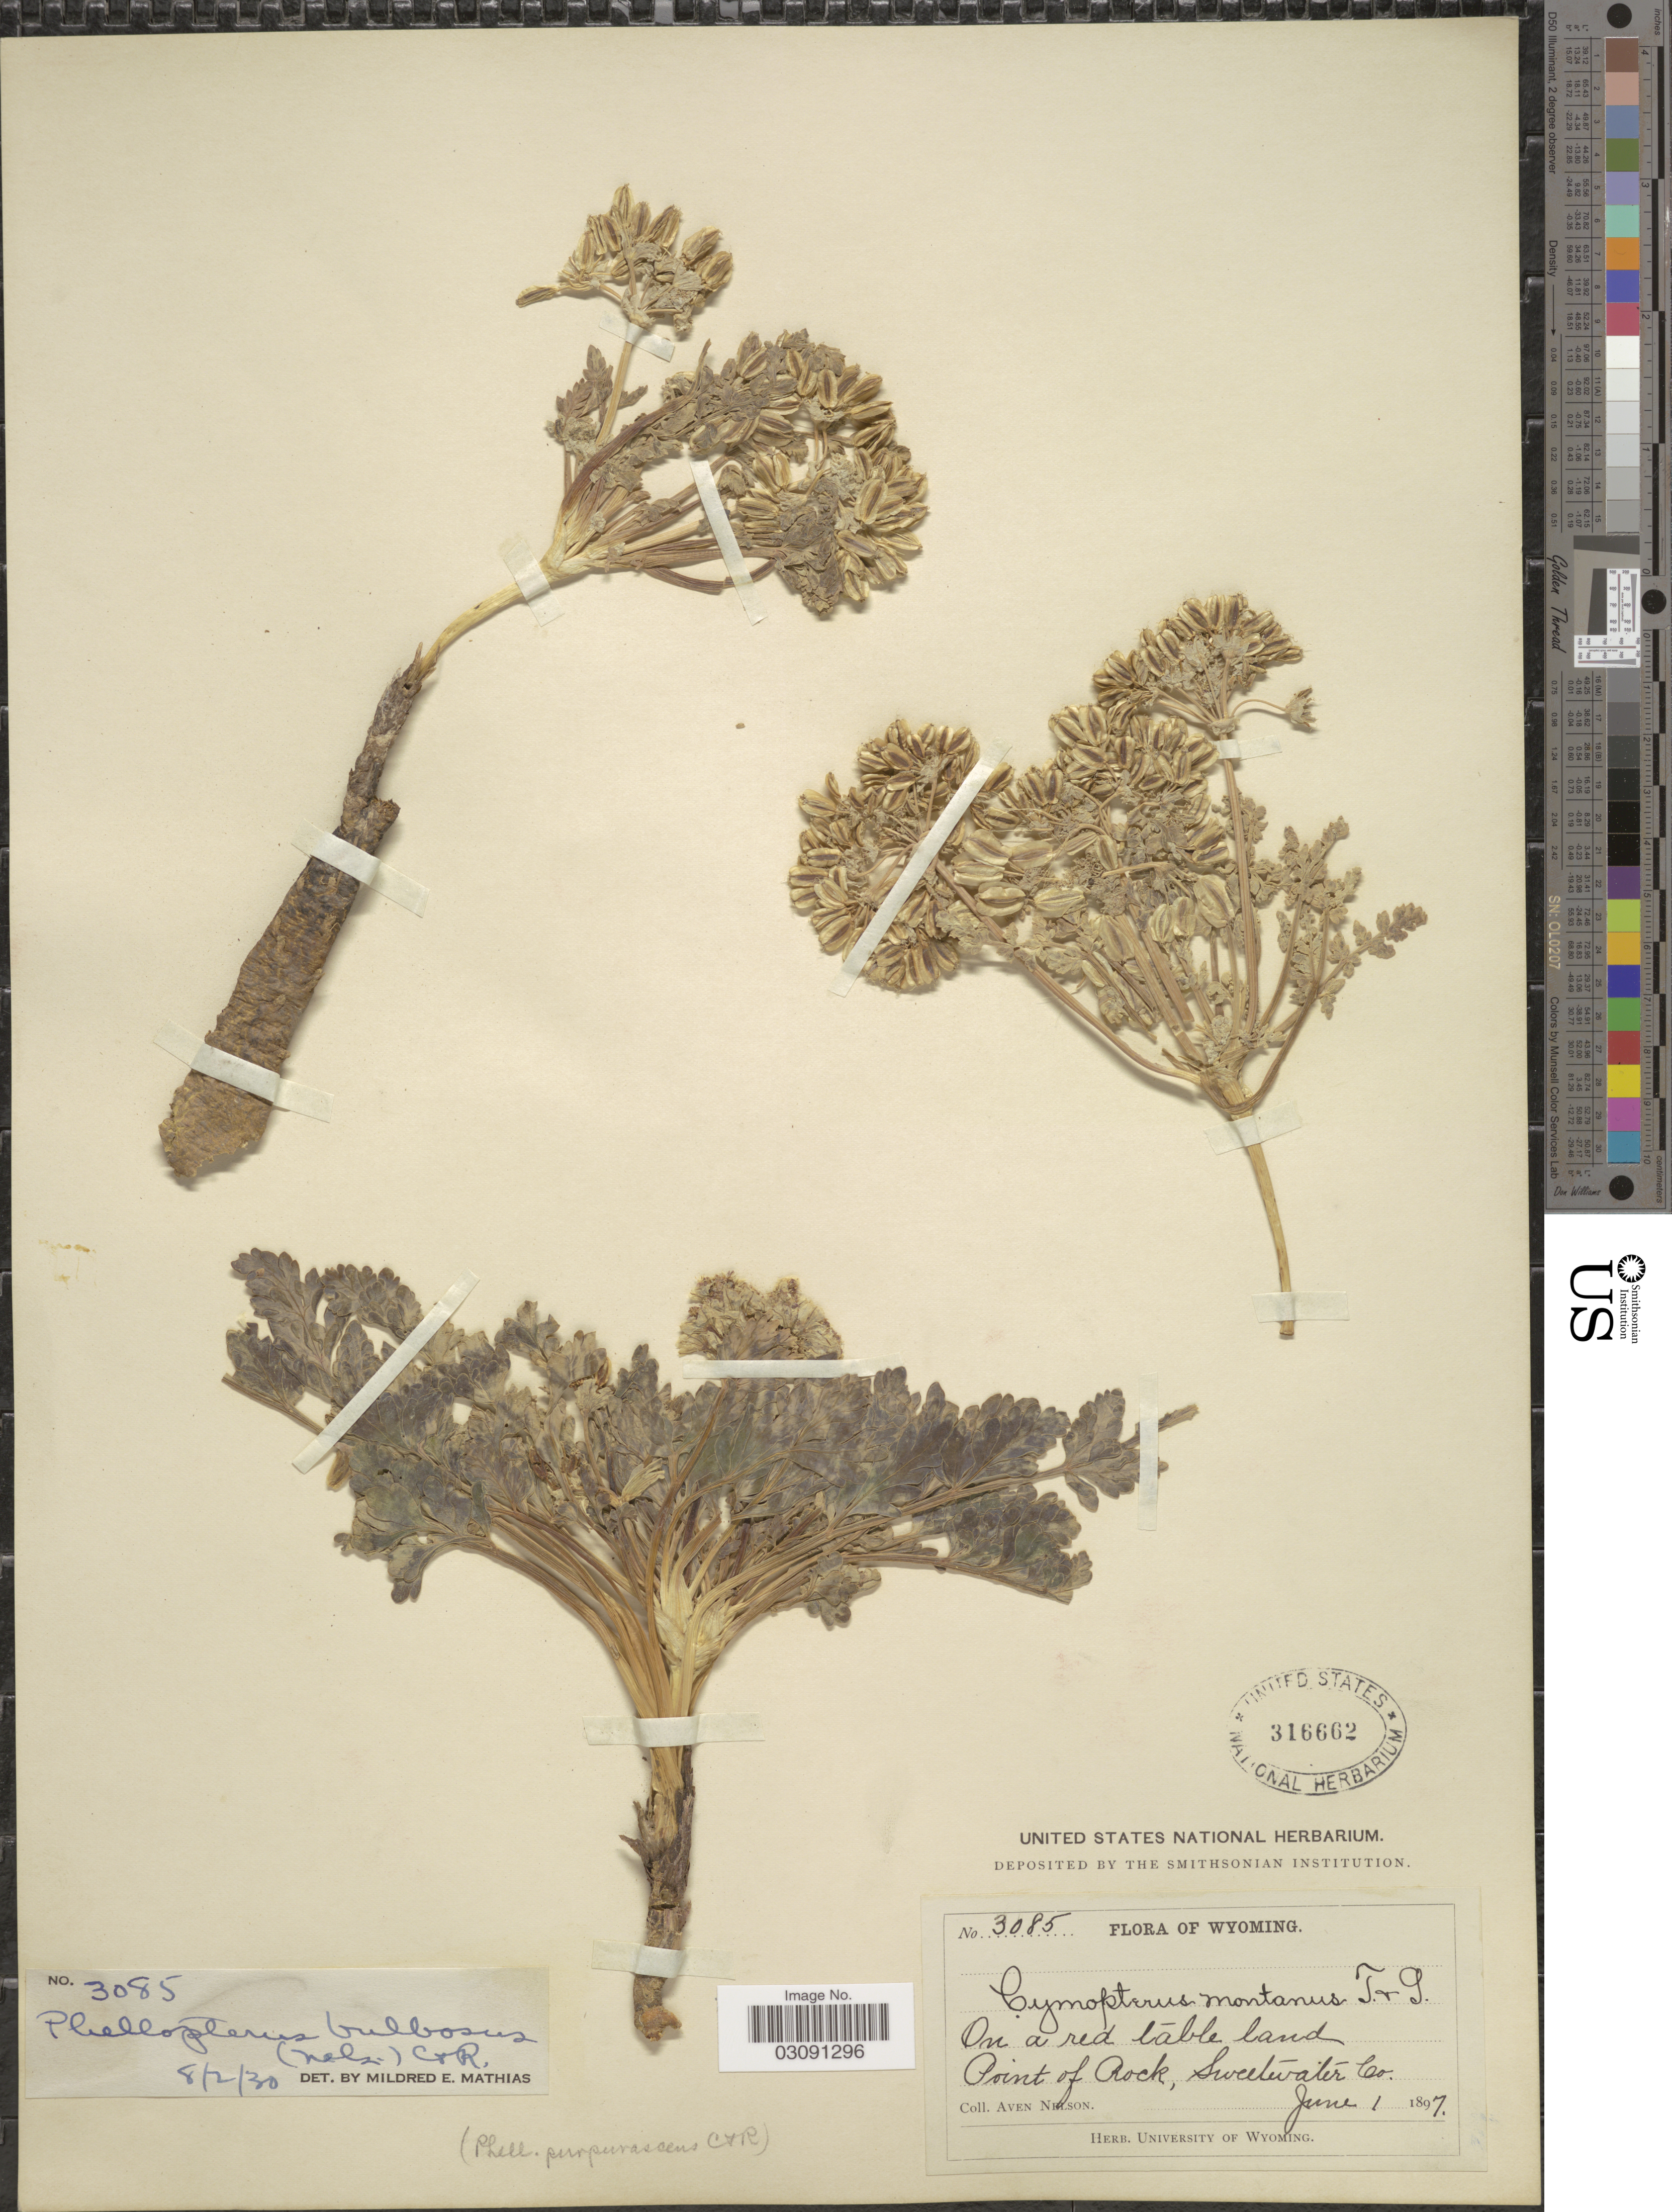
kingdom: Plantae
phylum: Tracheophyta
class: Magnoliopsida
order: Apiales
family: Apiaceae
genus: Cymopterus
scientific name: Cymopterus bulbosus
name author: A. Nelson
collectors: A. Nelson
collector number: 3085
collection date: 1897-06-01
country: United States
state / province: Wyoming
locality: On a red table land. Point of Rock, Sweetwater Co.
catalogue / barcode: US 316662